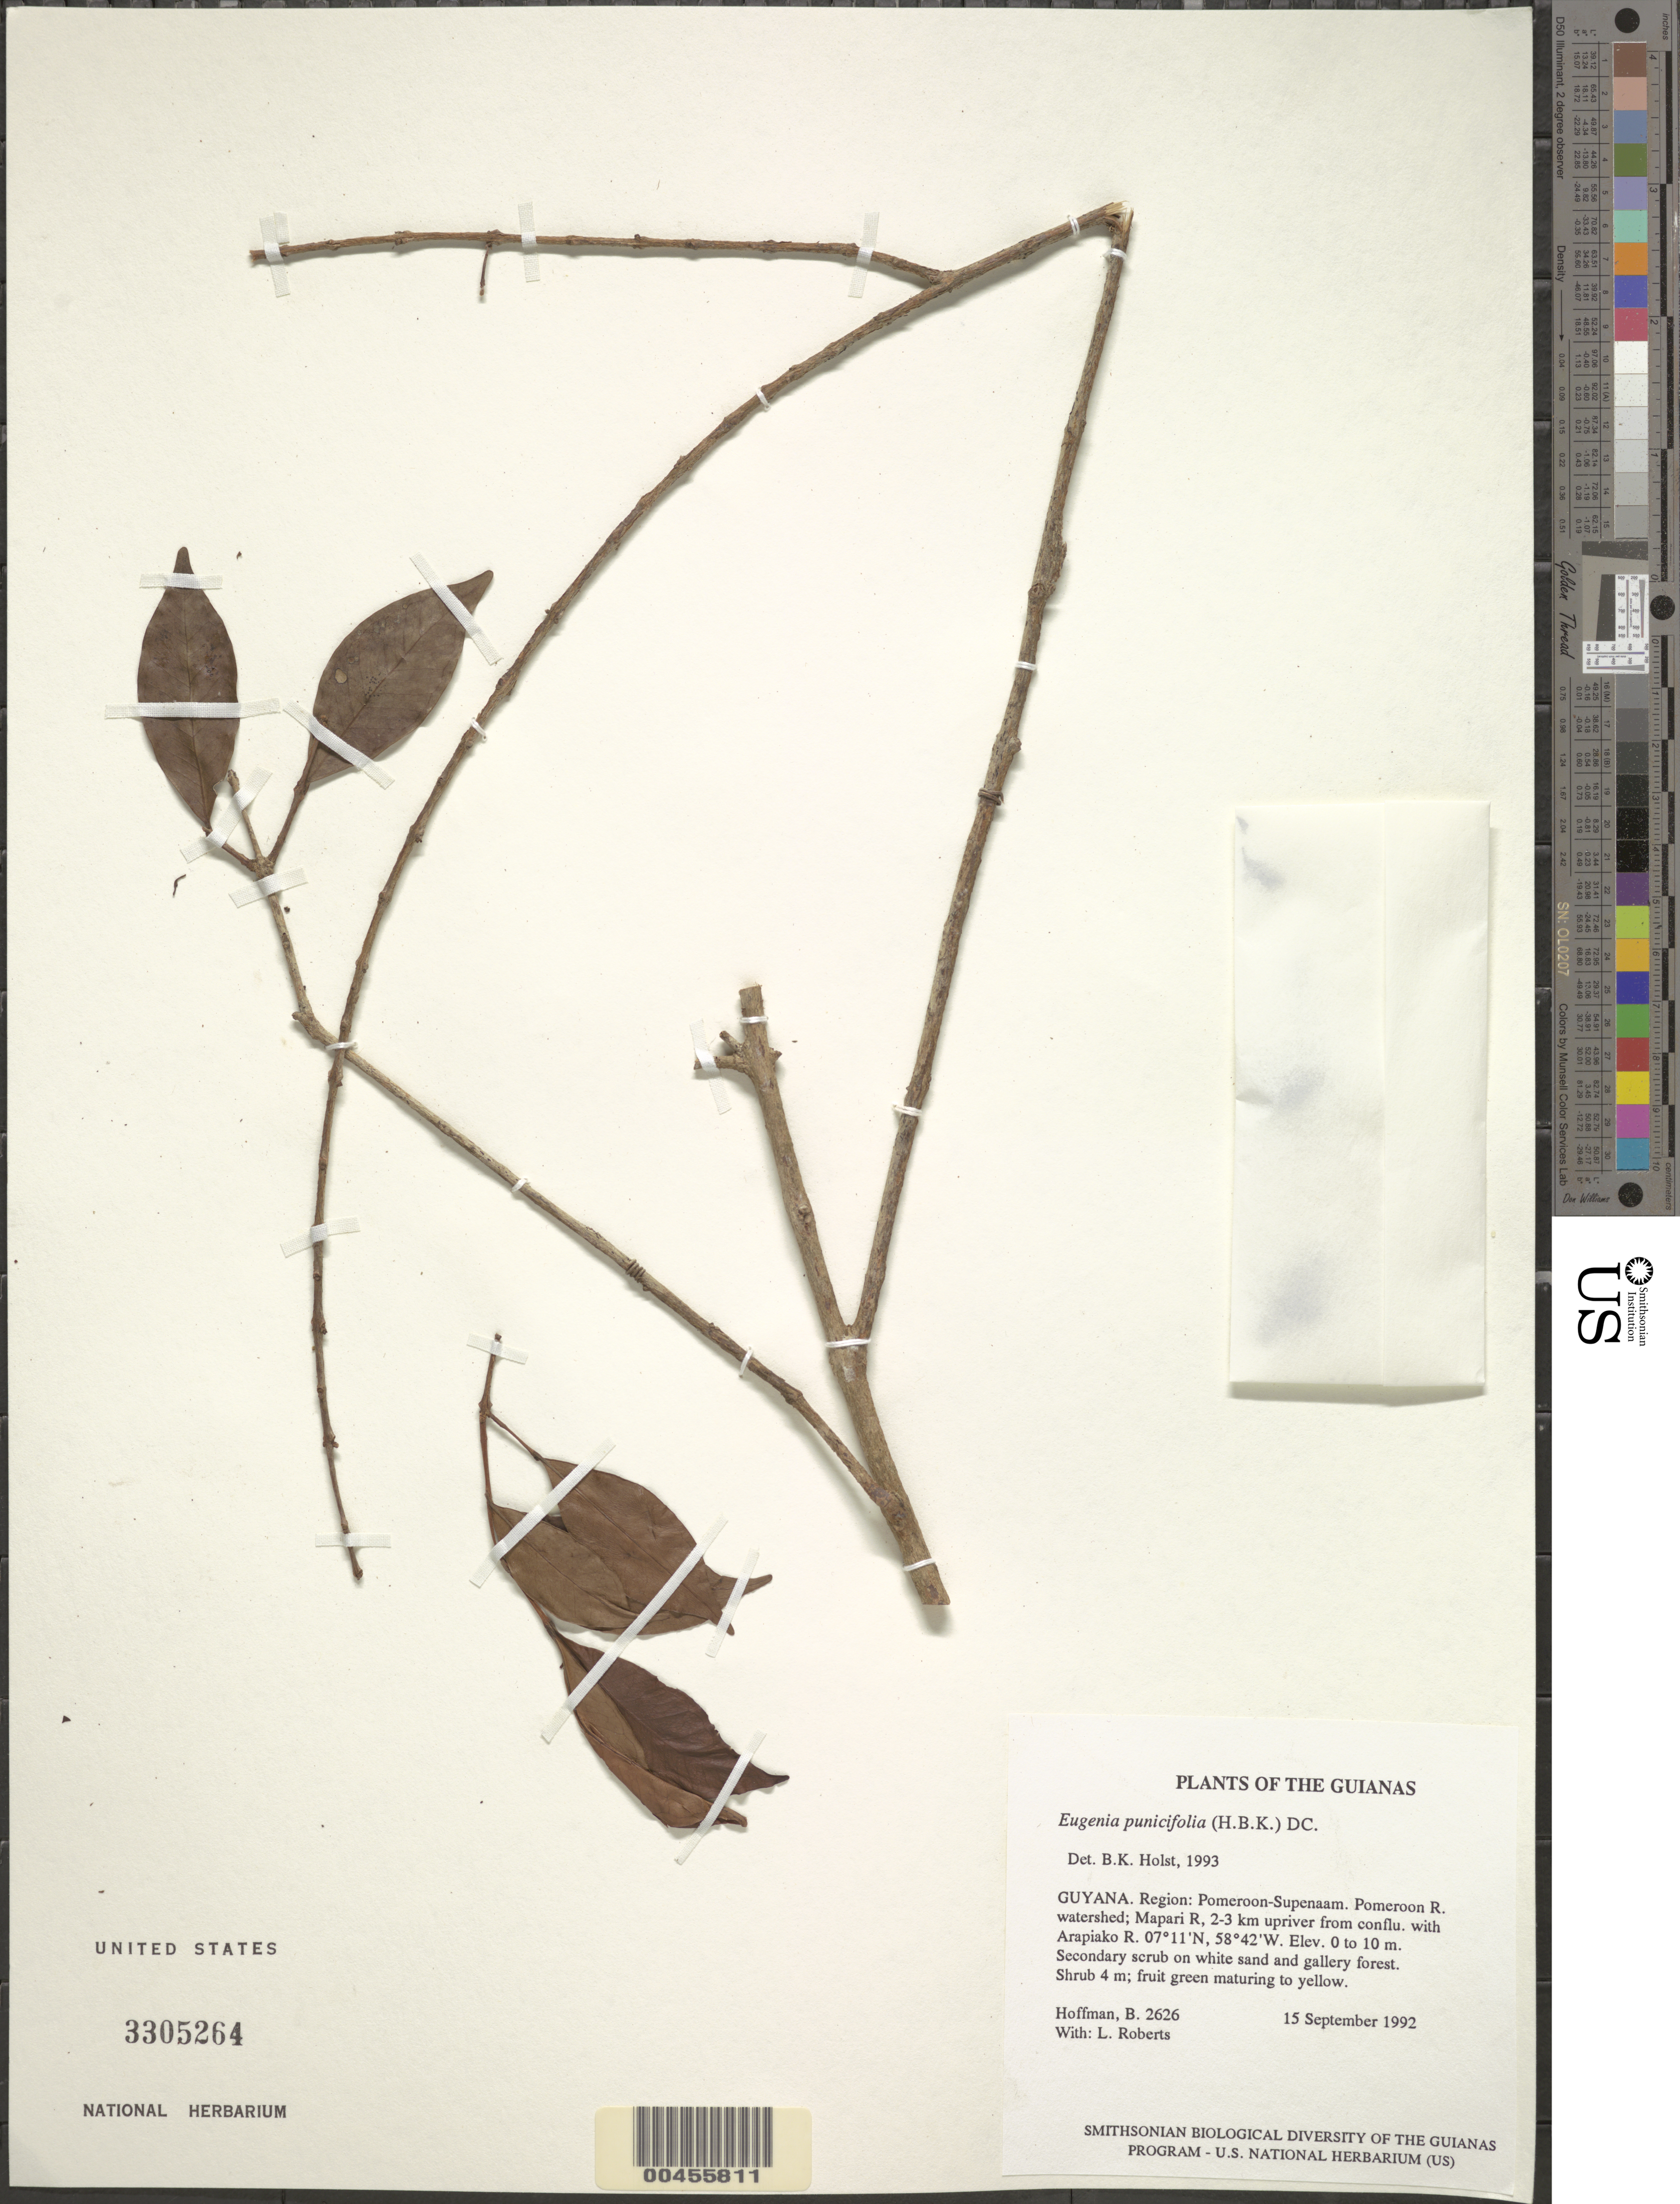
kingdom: Plantae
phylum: Tracheophyta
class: Magnoliopsida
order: Myrtales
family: Myrtaceae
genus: Eugenia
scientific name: Eugenia punicifolia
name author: (Kunth) DC.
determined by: Holst, Bruce K.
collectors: B. Hoffman & L. Roberts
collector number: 2626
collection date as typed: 15 September 1992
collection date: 1992-09-15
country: Guyana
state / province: Pomeroon-Supenaam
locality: Pomeroon River watershed; Mapari River, 2-3 km upriver from confluence with Arapiako River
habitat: Secondary scrub on white sand and gallery forest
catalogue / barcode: US 3305264